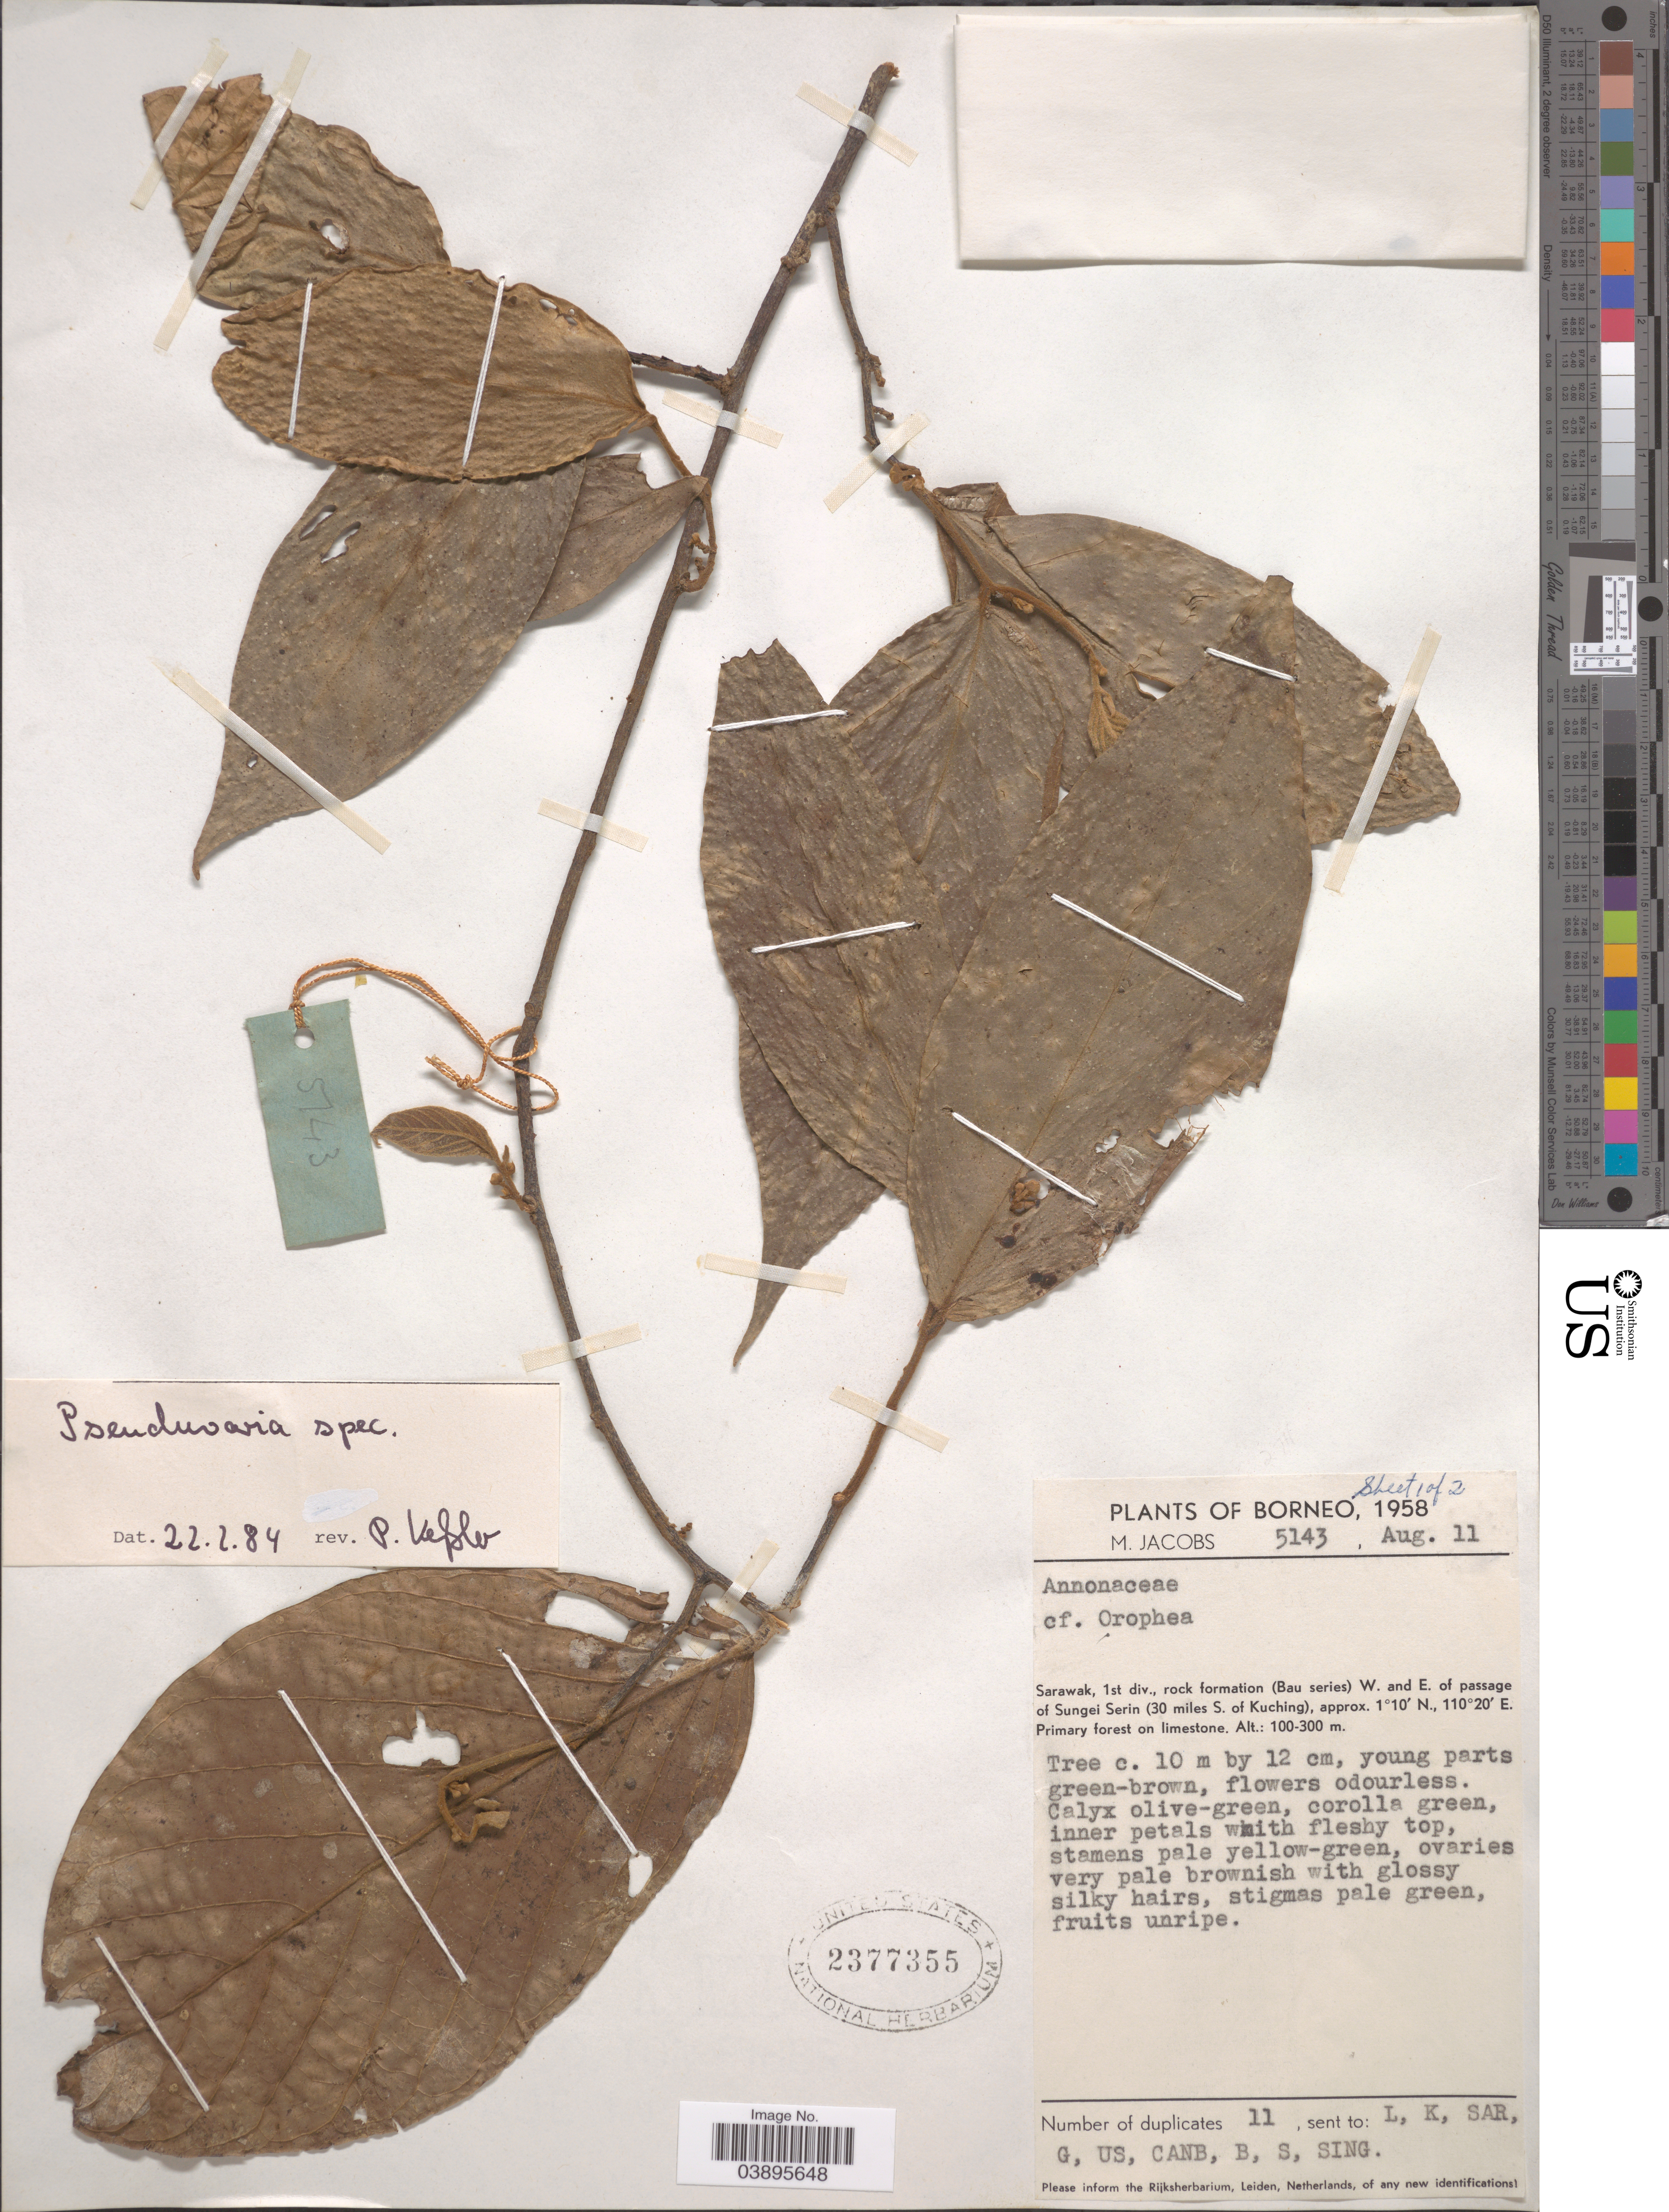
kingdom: Plantae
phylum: Tracheophyta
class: Magnoliopsida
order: Magnoliales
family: Annonaceae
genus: Pseuduvaria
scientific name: Pseuduvaria sp.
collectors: M. Jacobs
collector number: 5143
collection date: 1958-08-11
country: Malaysia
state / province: Sarawak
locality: Borneo. 1st div., rock formation (Bau series) W. and E. of passage of Sungei Serin (30 miles S. of Kuching).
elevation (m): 100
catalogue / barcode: US 2377355